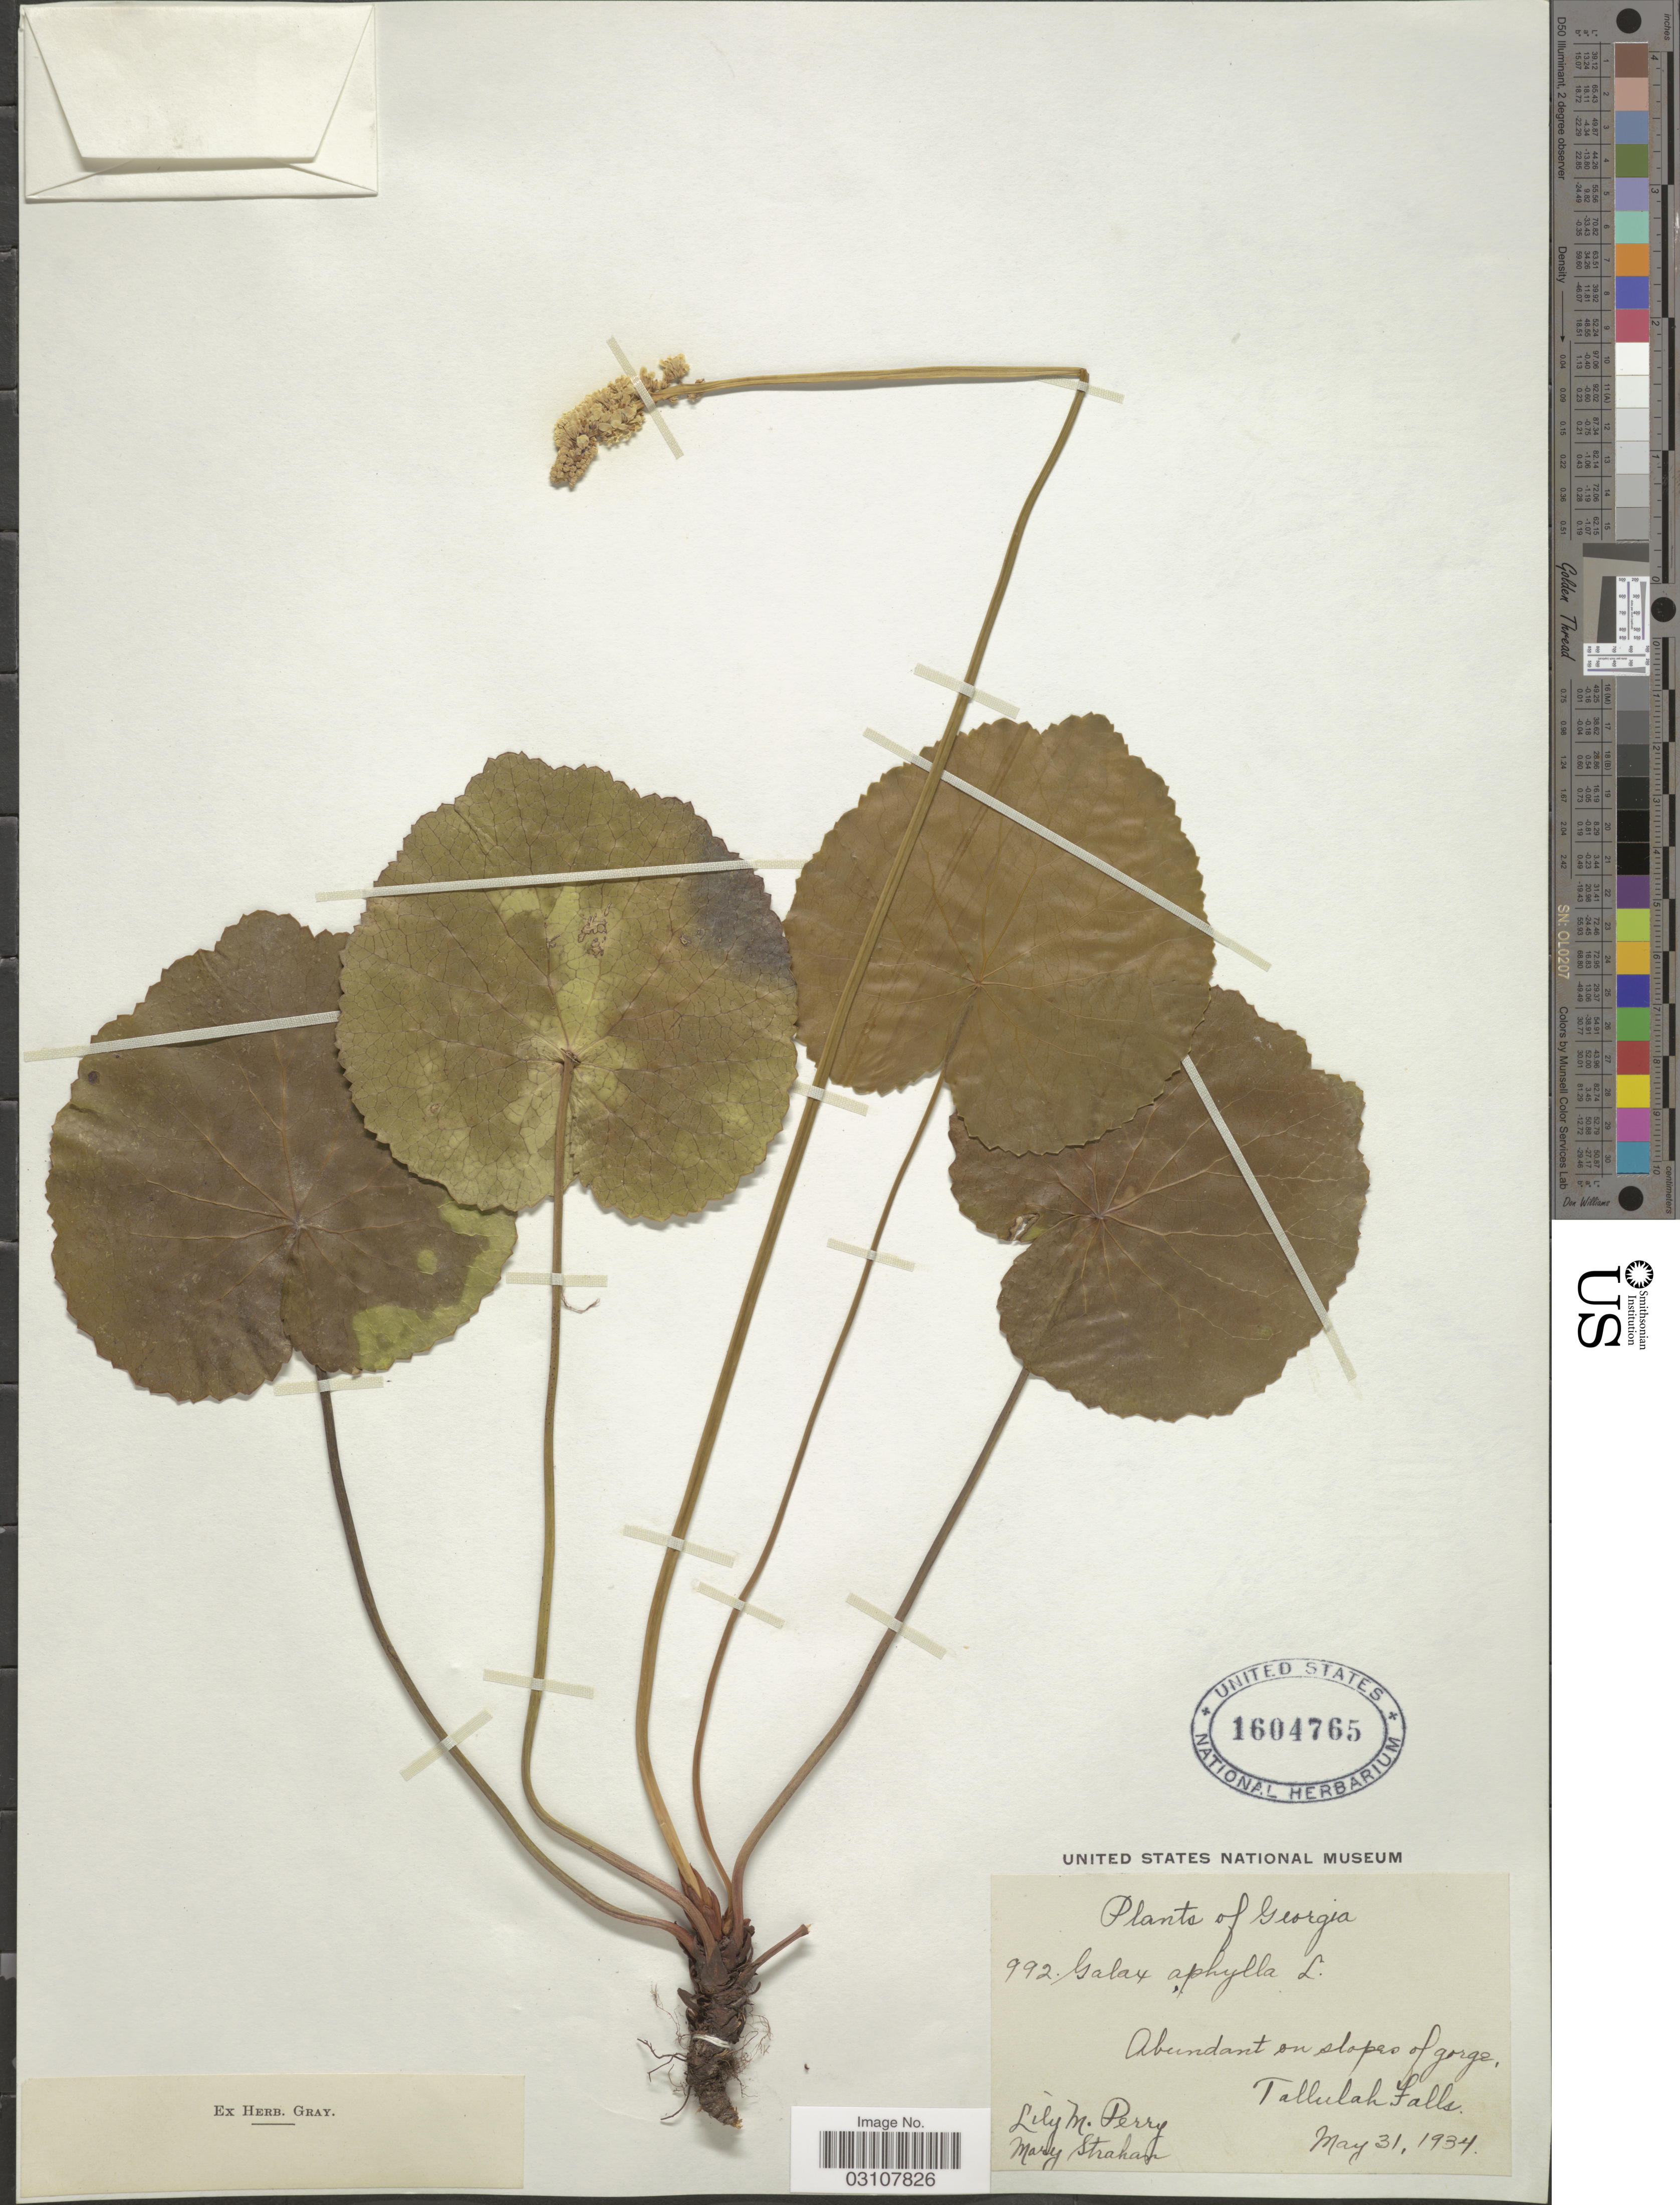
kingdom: Plantae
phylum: Tracheophyta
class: Magnoliopsida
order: Ericales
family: Diapensiaceae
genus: Galax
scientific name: Galax urceolata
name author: (Poir.) Brummitt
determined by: Gaynor, Michelle L., (FLAS), University of Florida (UNITED STATES)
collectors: L. M. Perry & M. Strahan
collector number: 992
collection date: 1934-05-31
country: United States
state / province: Georgia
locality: On slopes of gorge, Tallulah Falls.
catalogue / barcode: US 1604765